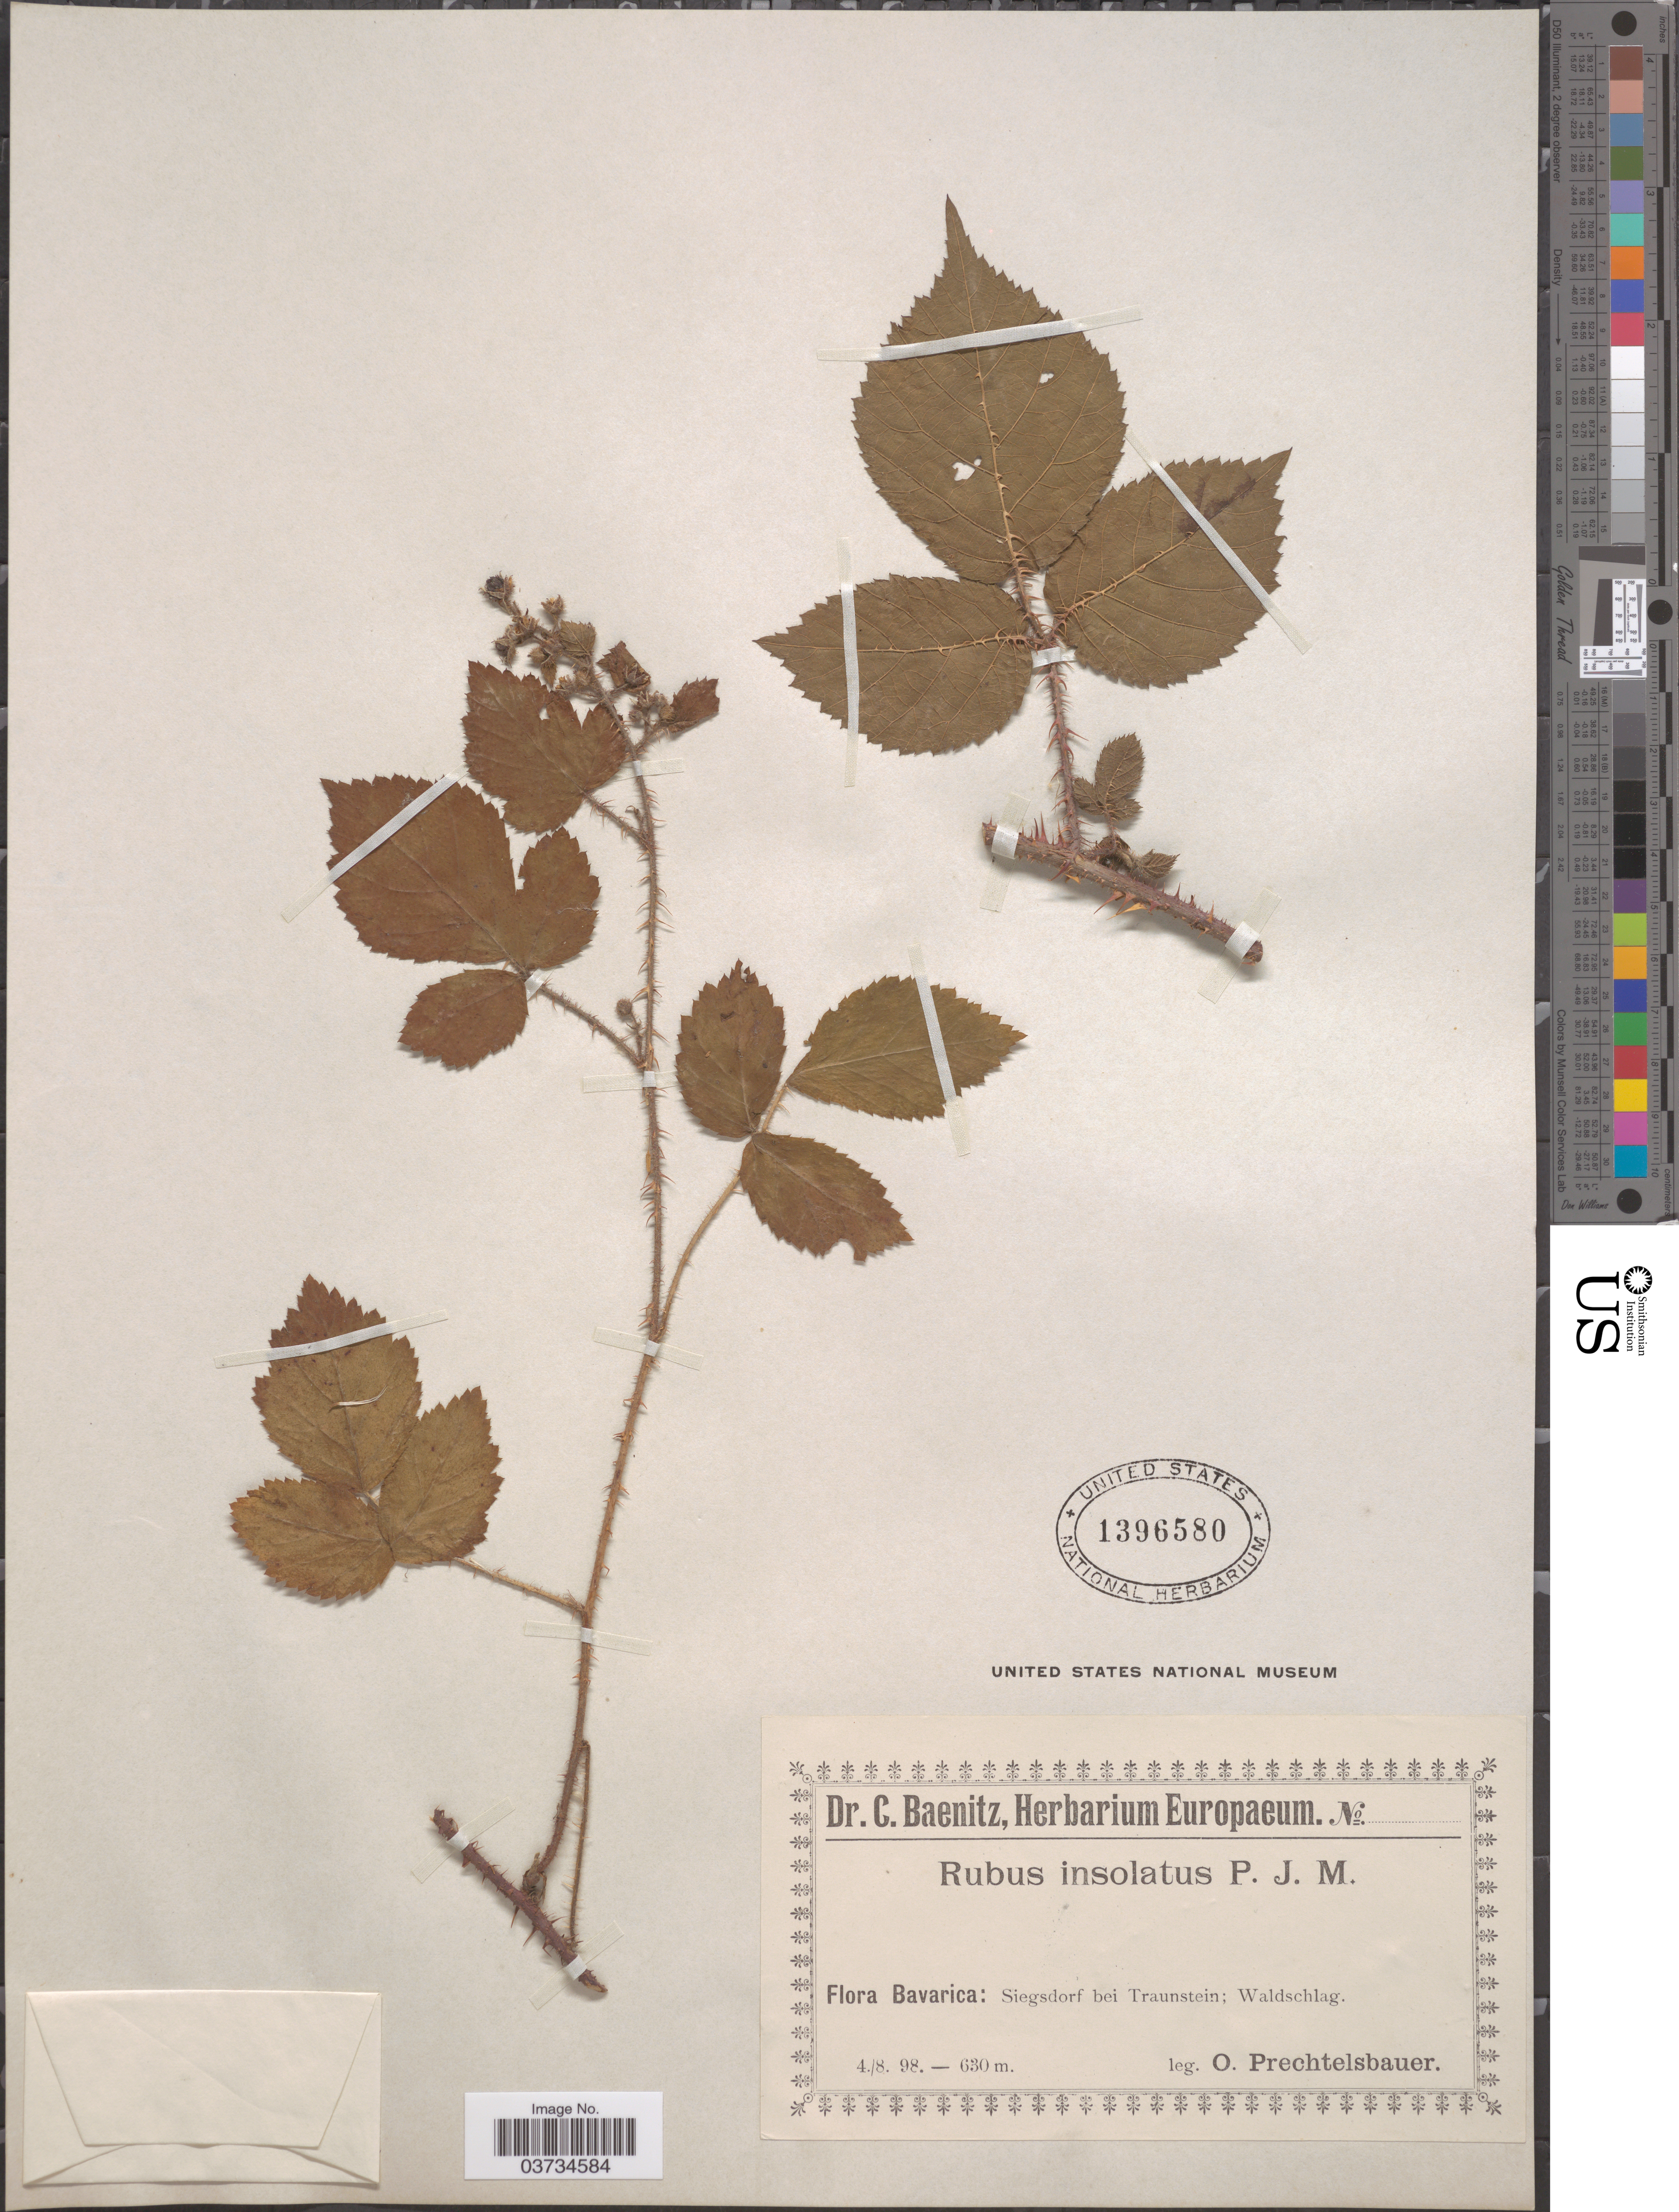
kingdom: Plantae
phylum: Tracheophyta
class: Magnoliopsida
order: Rosales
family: Rosaceae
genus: Rubus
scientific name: Rubus insolatus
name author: P.J. Müll.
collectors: O. Prechtelsbauer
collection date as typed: Transcribed d/m/y: 4/8/98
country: Germany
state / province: Bayern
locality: Bavarica: Siegsdorf bei Traunstein; Waldschlag.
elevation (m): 630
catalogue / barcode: US 1396580